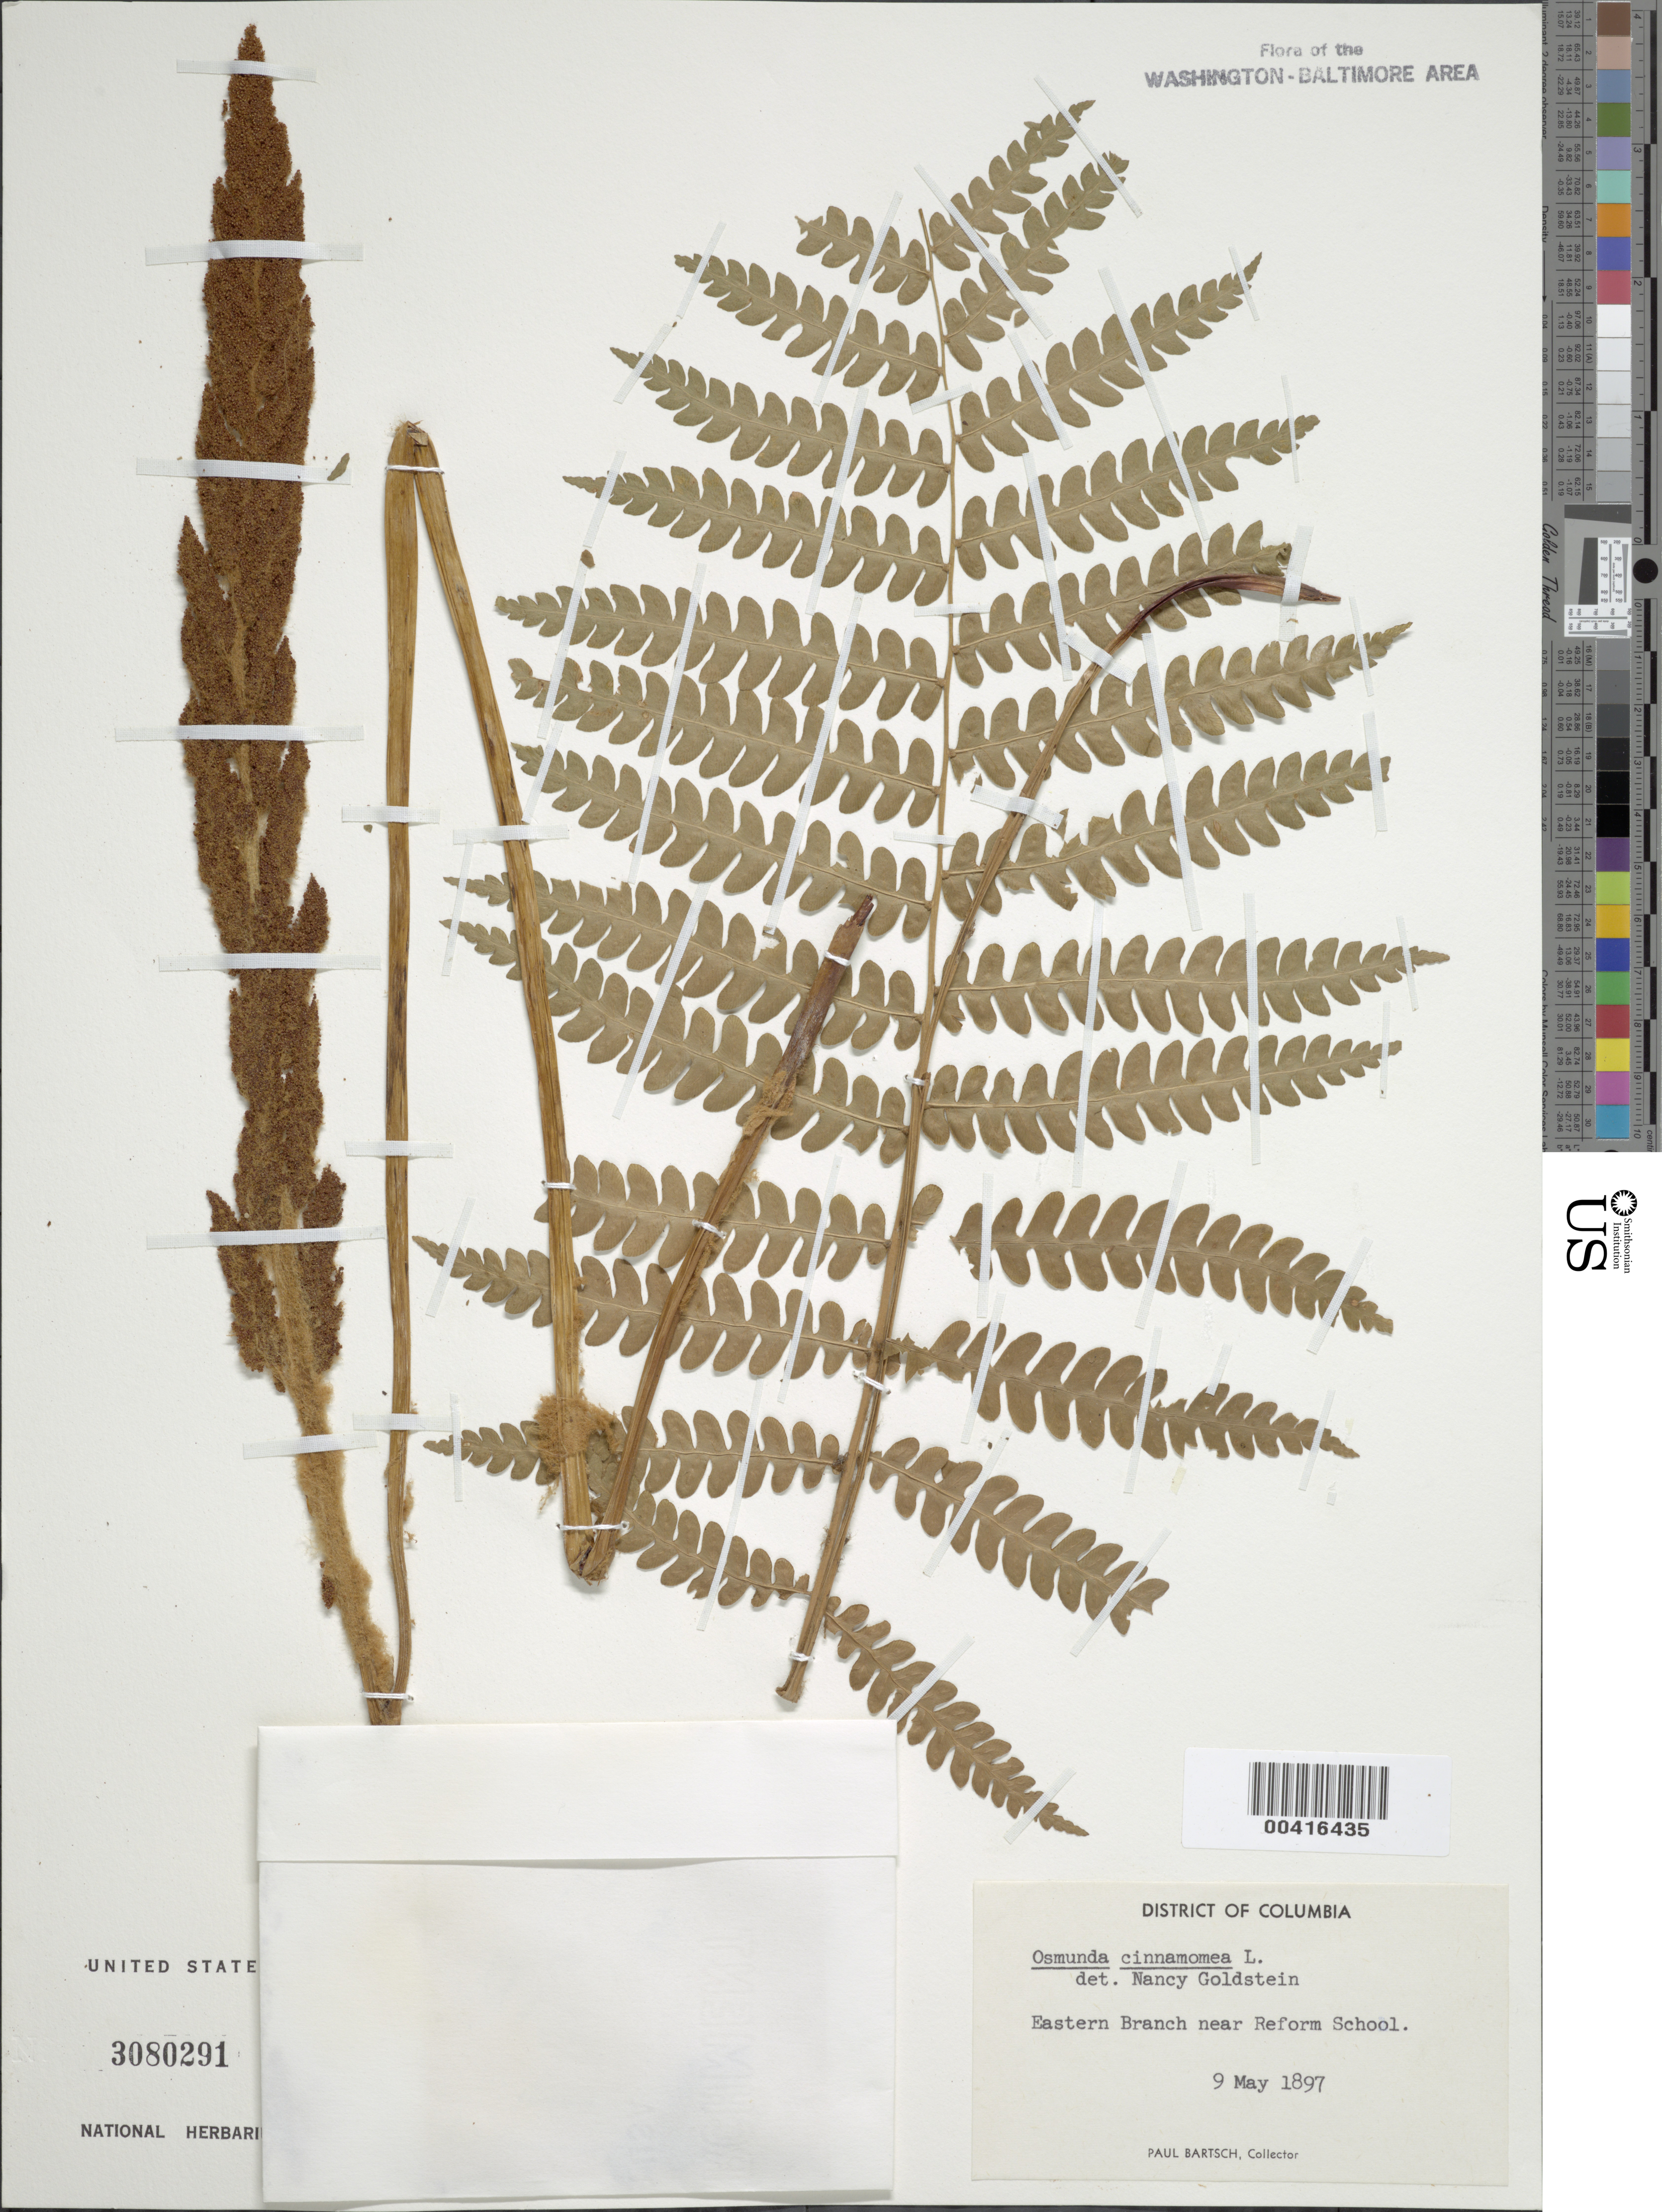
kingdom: Plantae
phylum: Tracheophyta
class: Polypodiopsida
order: Osmundales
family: Osmundaceae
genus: Osmundastrum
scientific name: Osmundastrum cinnamomeum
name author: (L.) C. Presl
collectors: P. Bartsch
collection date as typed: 09 May 1897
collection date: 1897-05-09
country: United States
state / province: District of Columbia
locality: Eastern Branch near Reform School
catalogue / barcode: US 3080291